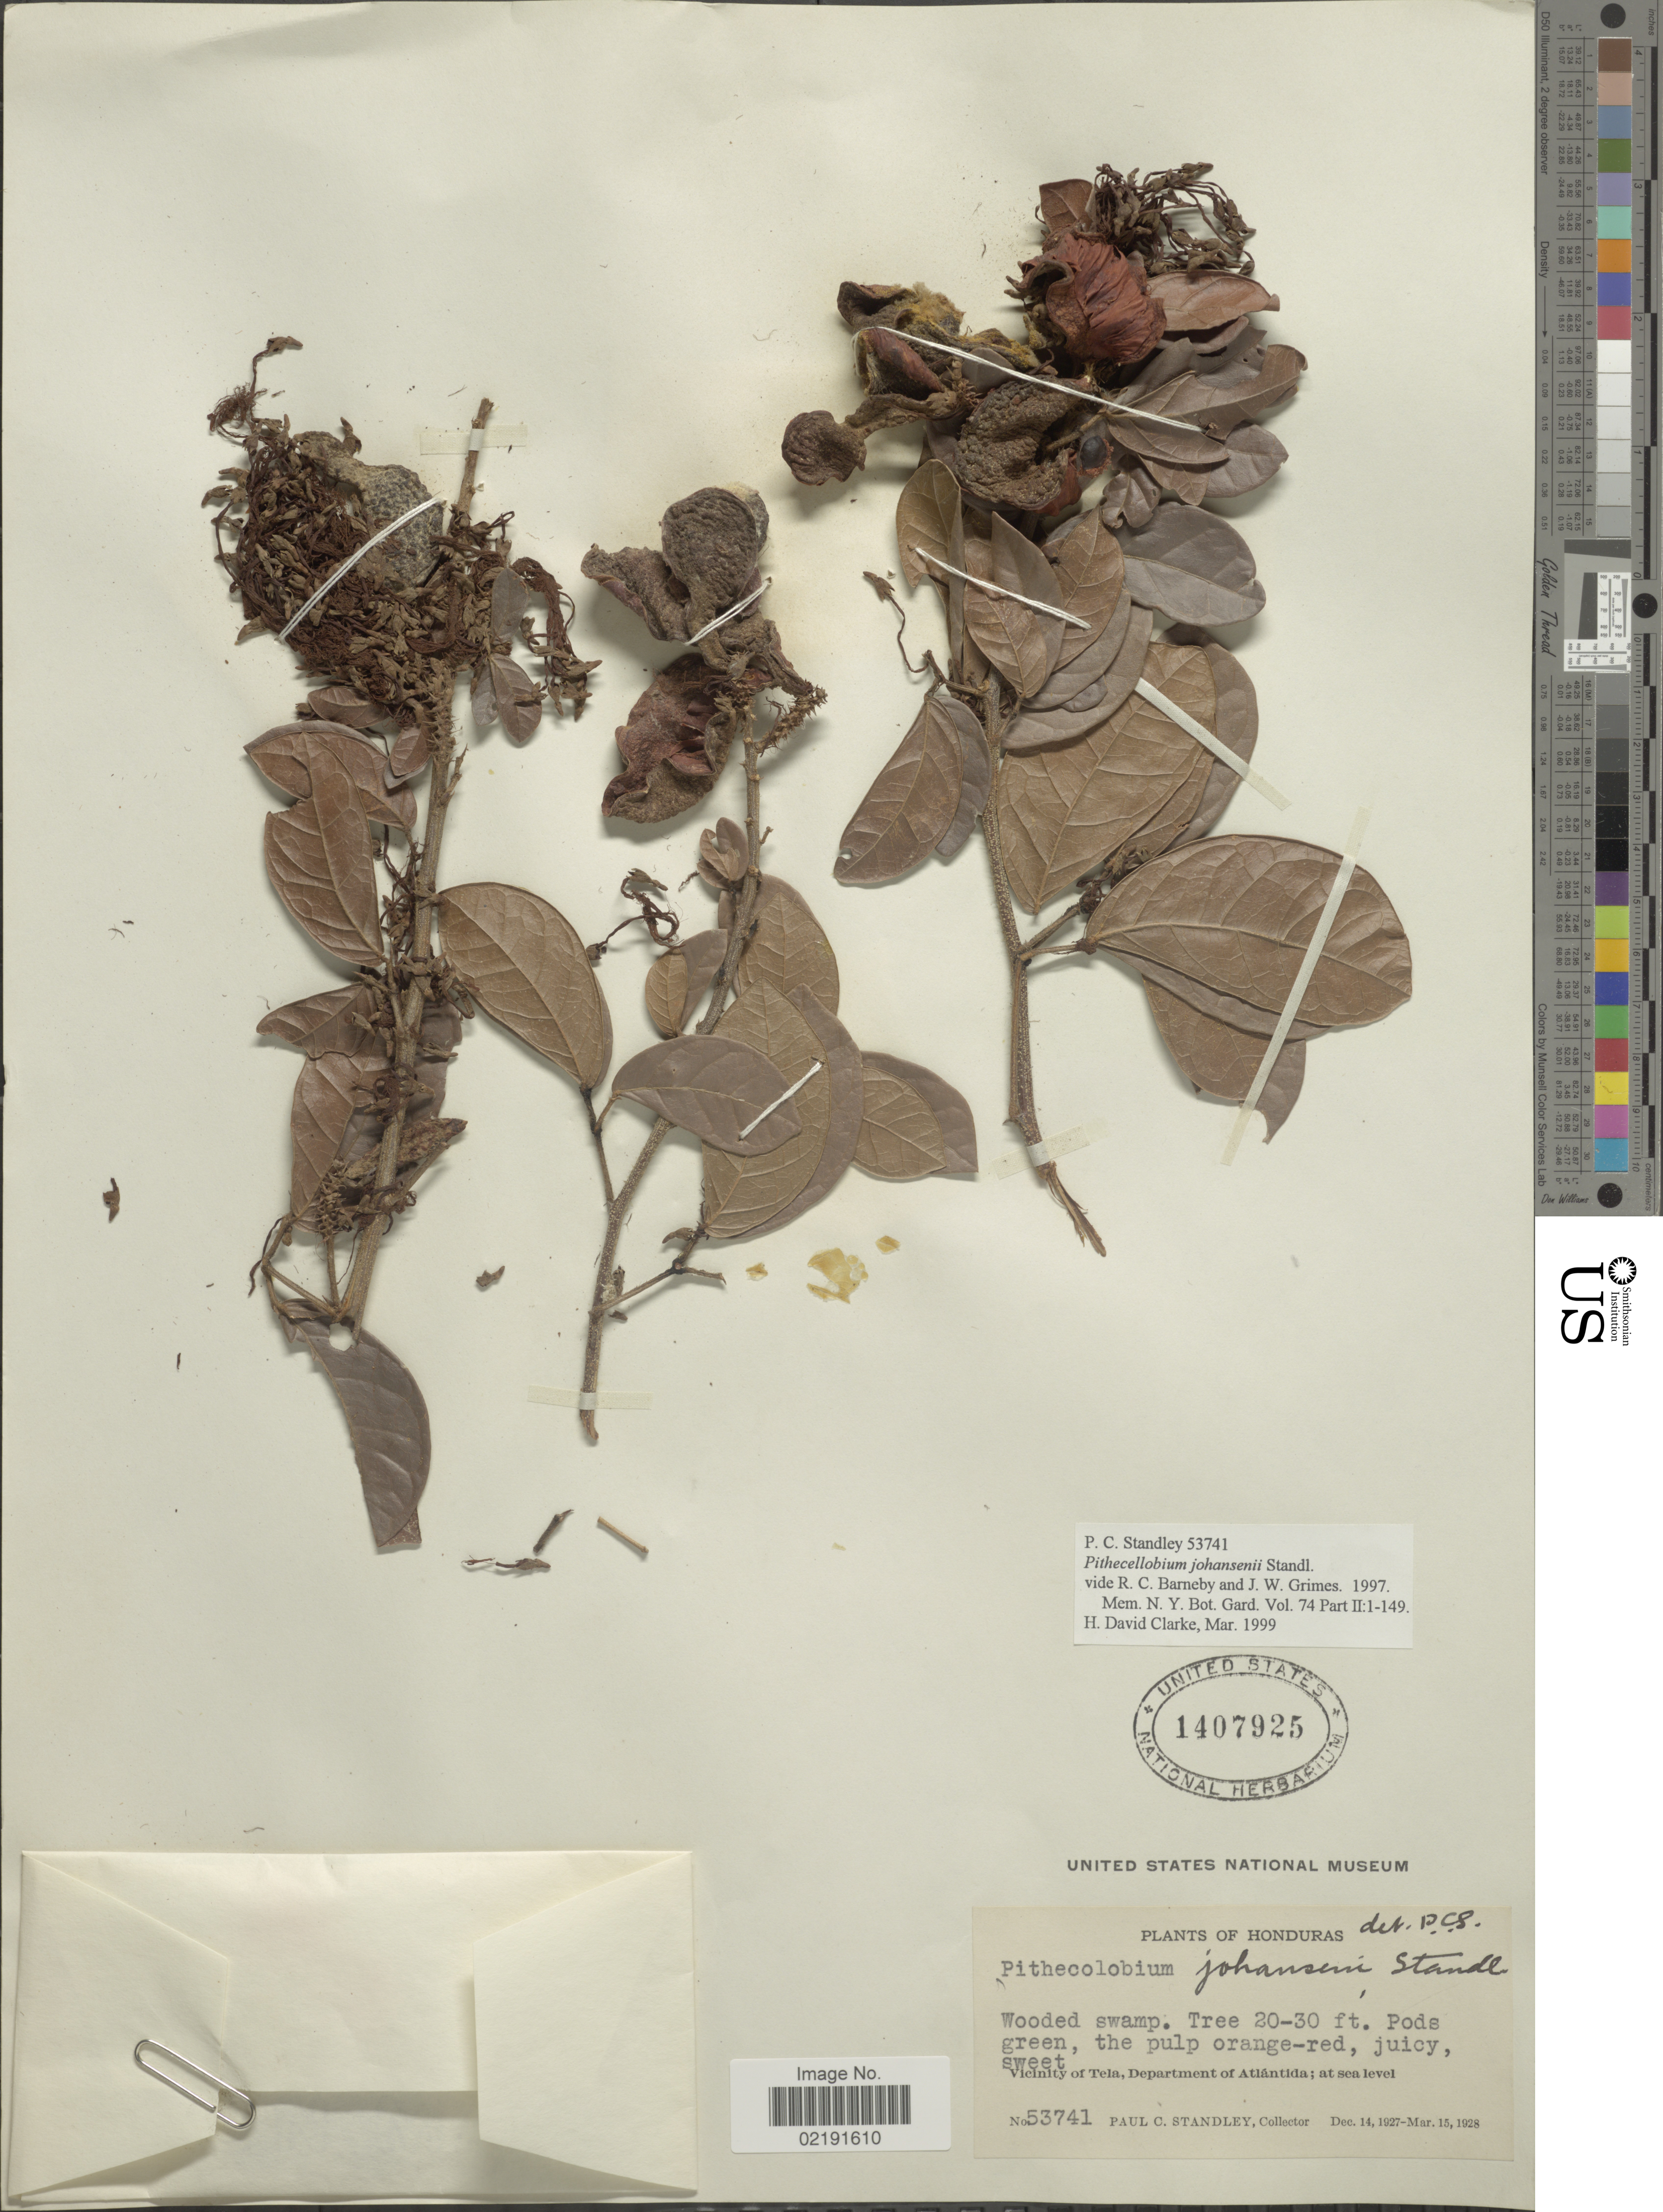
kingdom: Plantae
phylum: Tracheophyta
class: Magnoliopsida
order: Fabales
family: Fabaceae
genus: Pithecellobium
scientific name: Pithecellobium johansenii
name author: Standl.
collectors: P. C. Standley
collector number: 53741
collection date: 1927-12-14/1928-03-15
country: Honduras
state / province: Atlántida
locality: Vicinity of tela, Department of Atlántida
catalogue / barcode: US 1407925